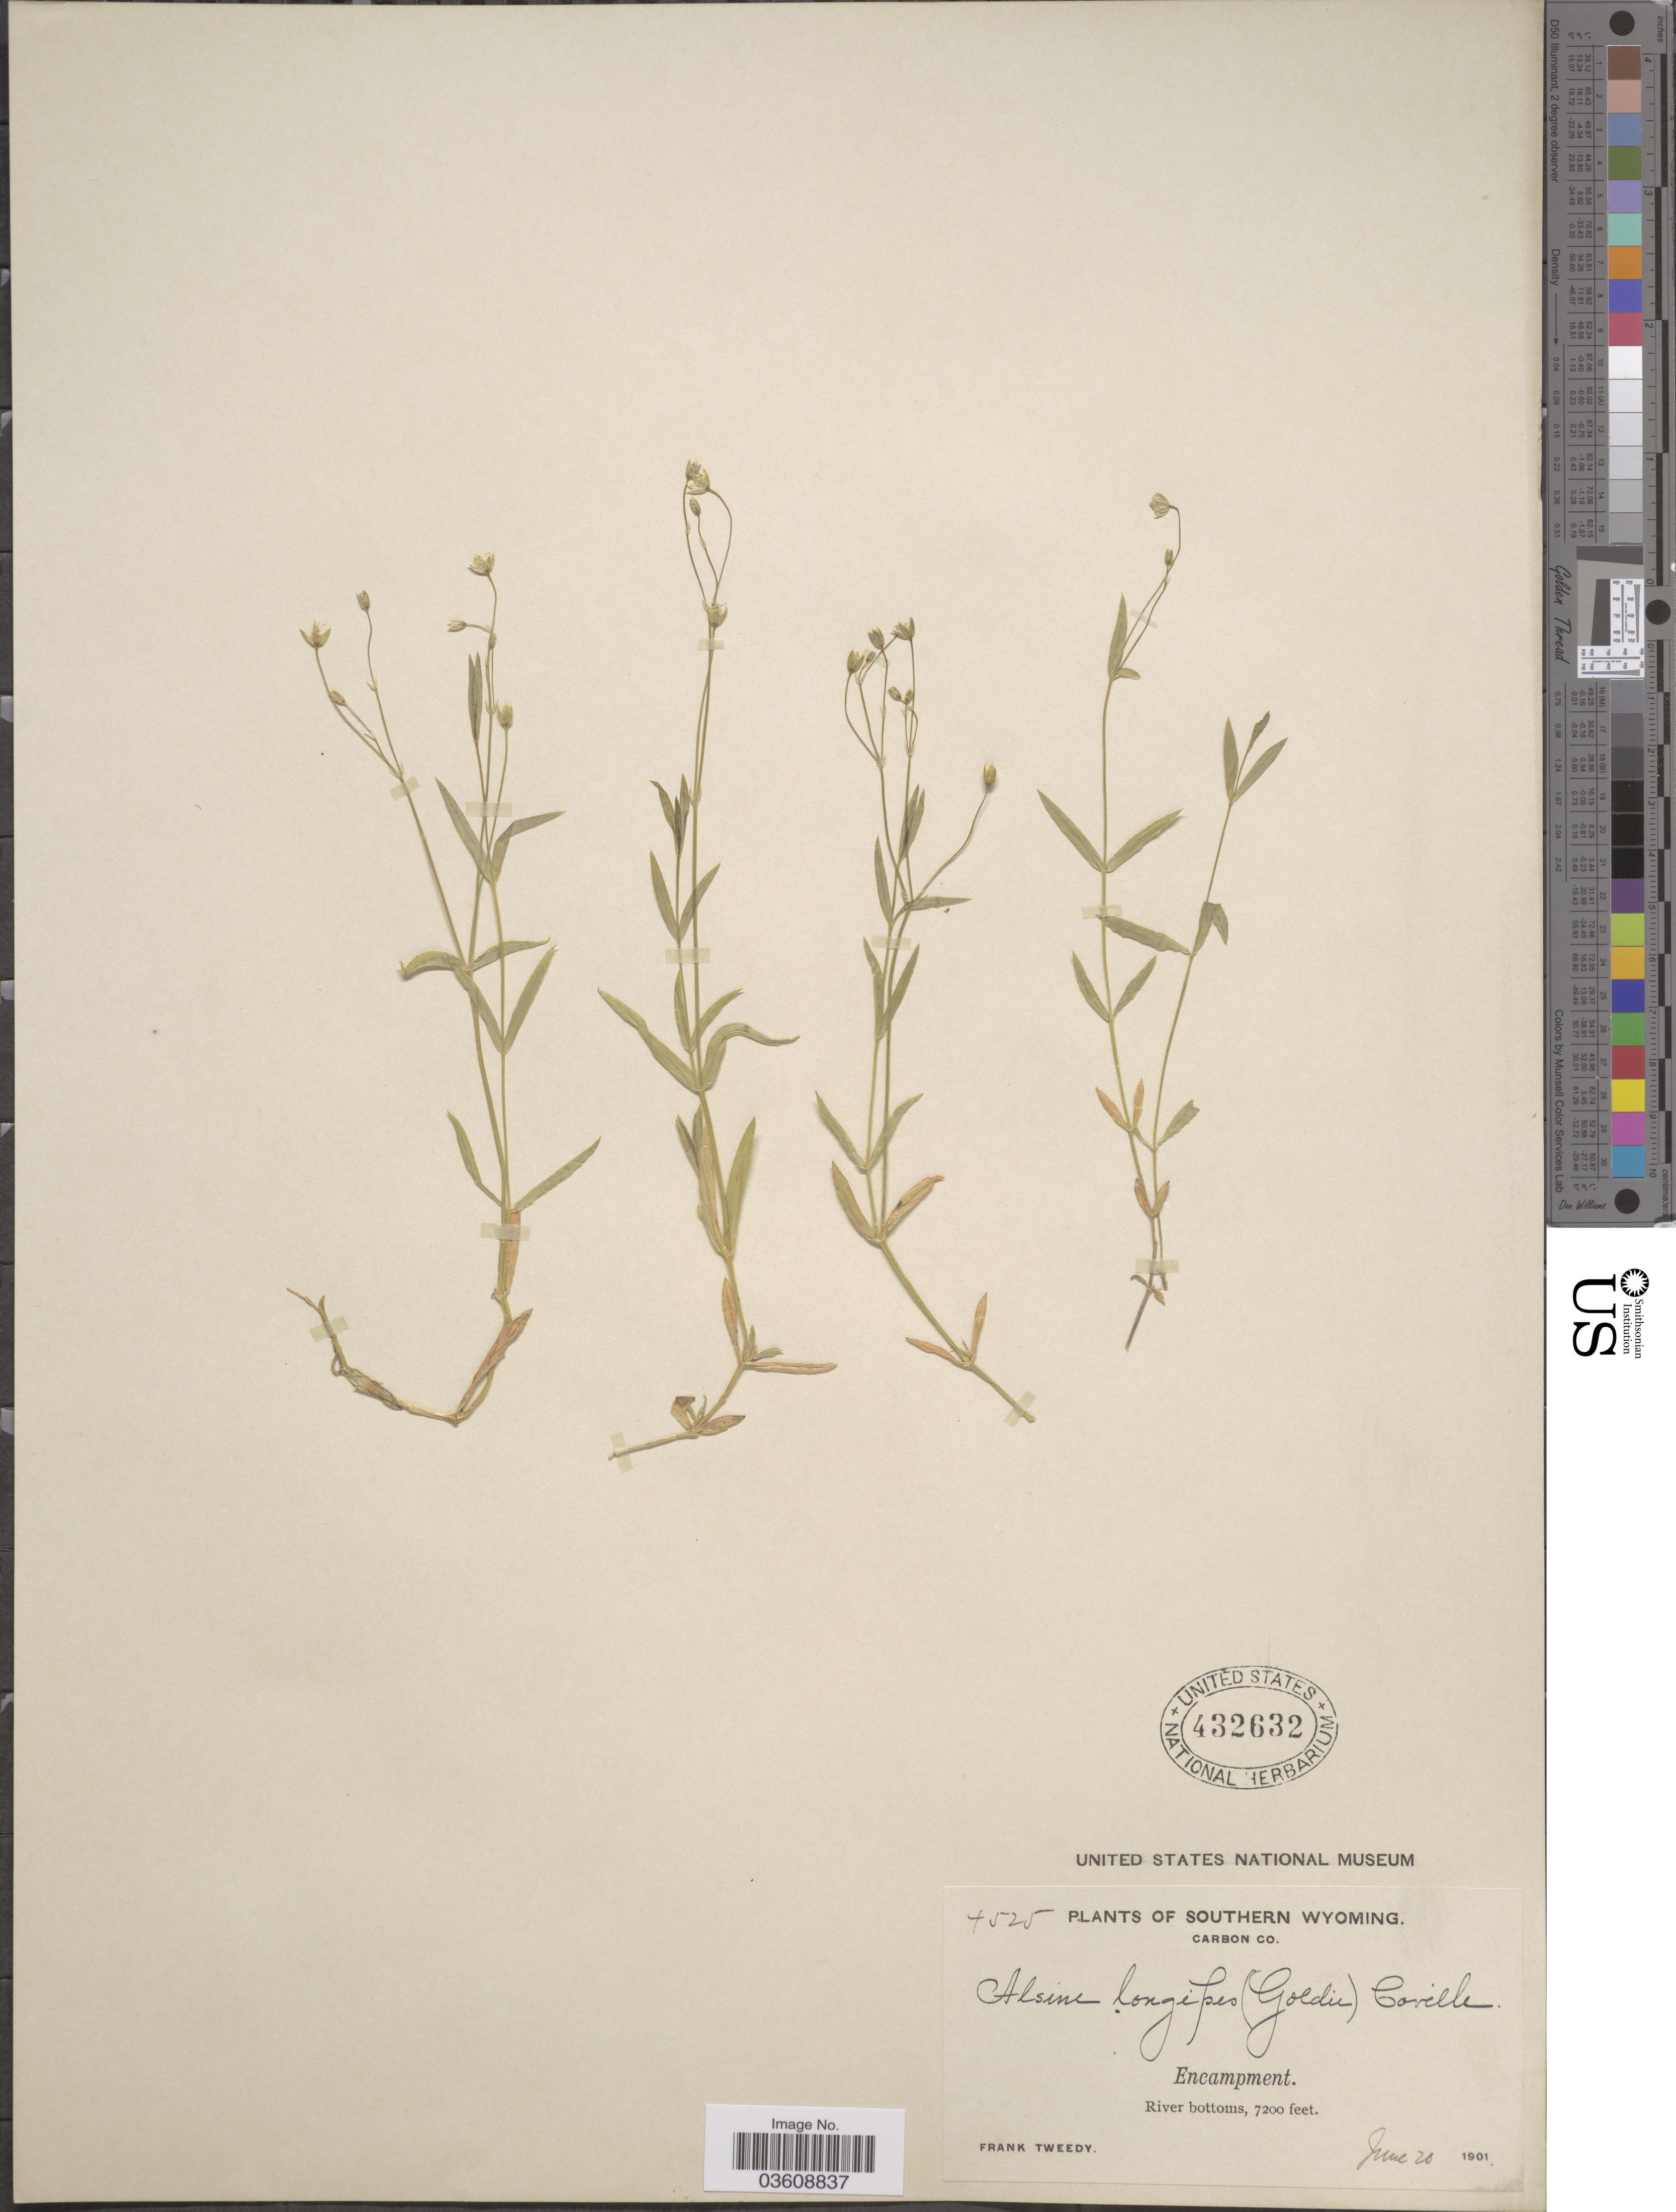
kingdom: Plantae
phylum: Tracheophyta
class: Magnoliopsida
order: Caryophyllales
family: Caryophyllaceae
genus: Stellaria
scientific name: Stellaria longipes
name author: Goldie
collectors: F. Tweedy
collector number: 4525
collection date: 1901-06-20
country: United States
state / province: Wyoming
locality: Southern Wyoming. Carbon Co. Encampment.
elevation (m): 2195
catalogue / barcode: US 432632